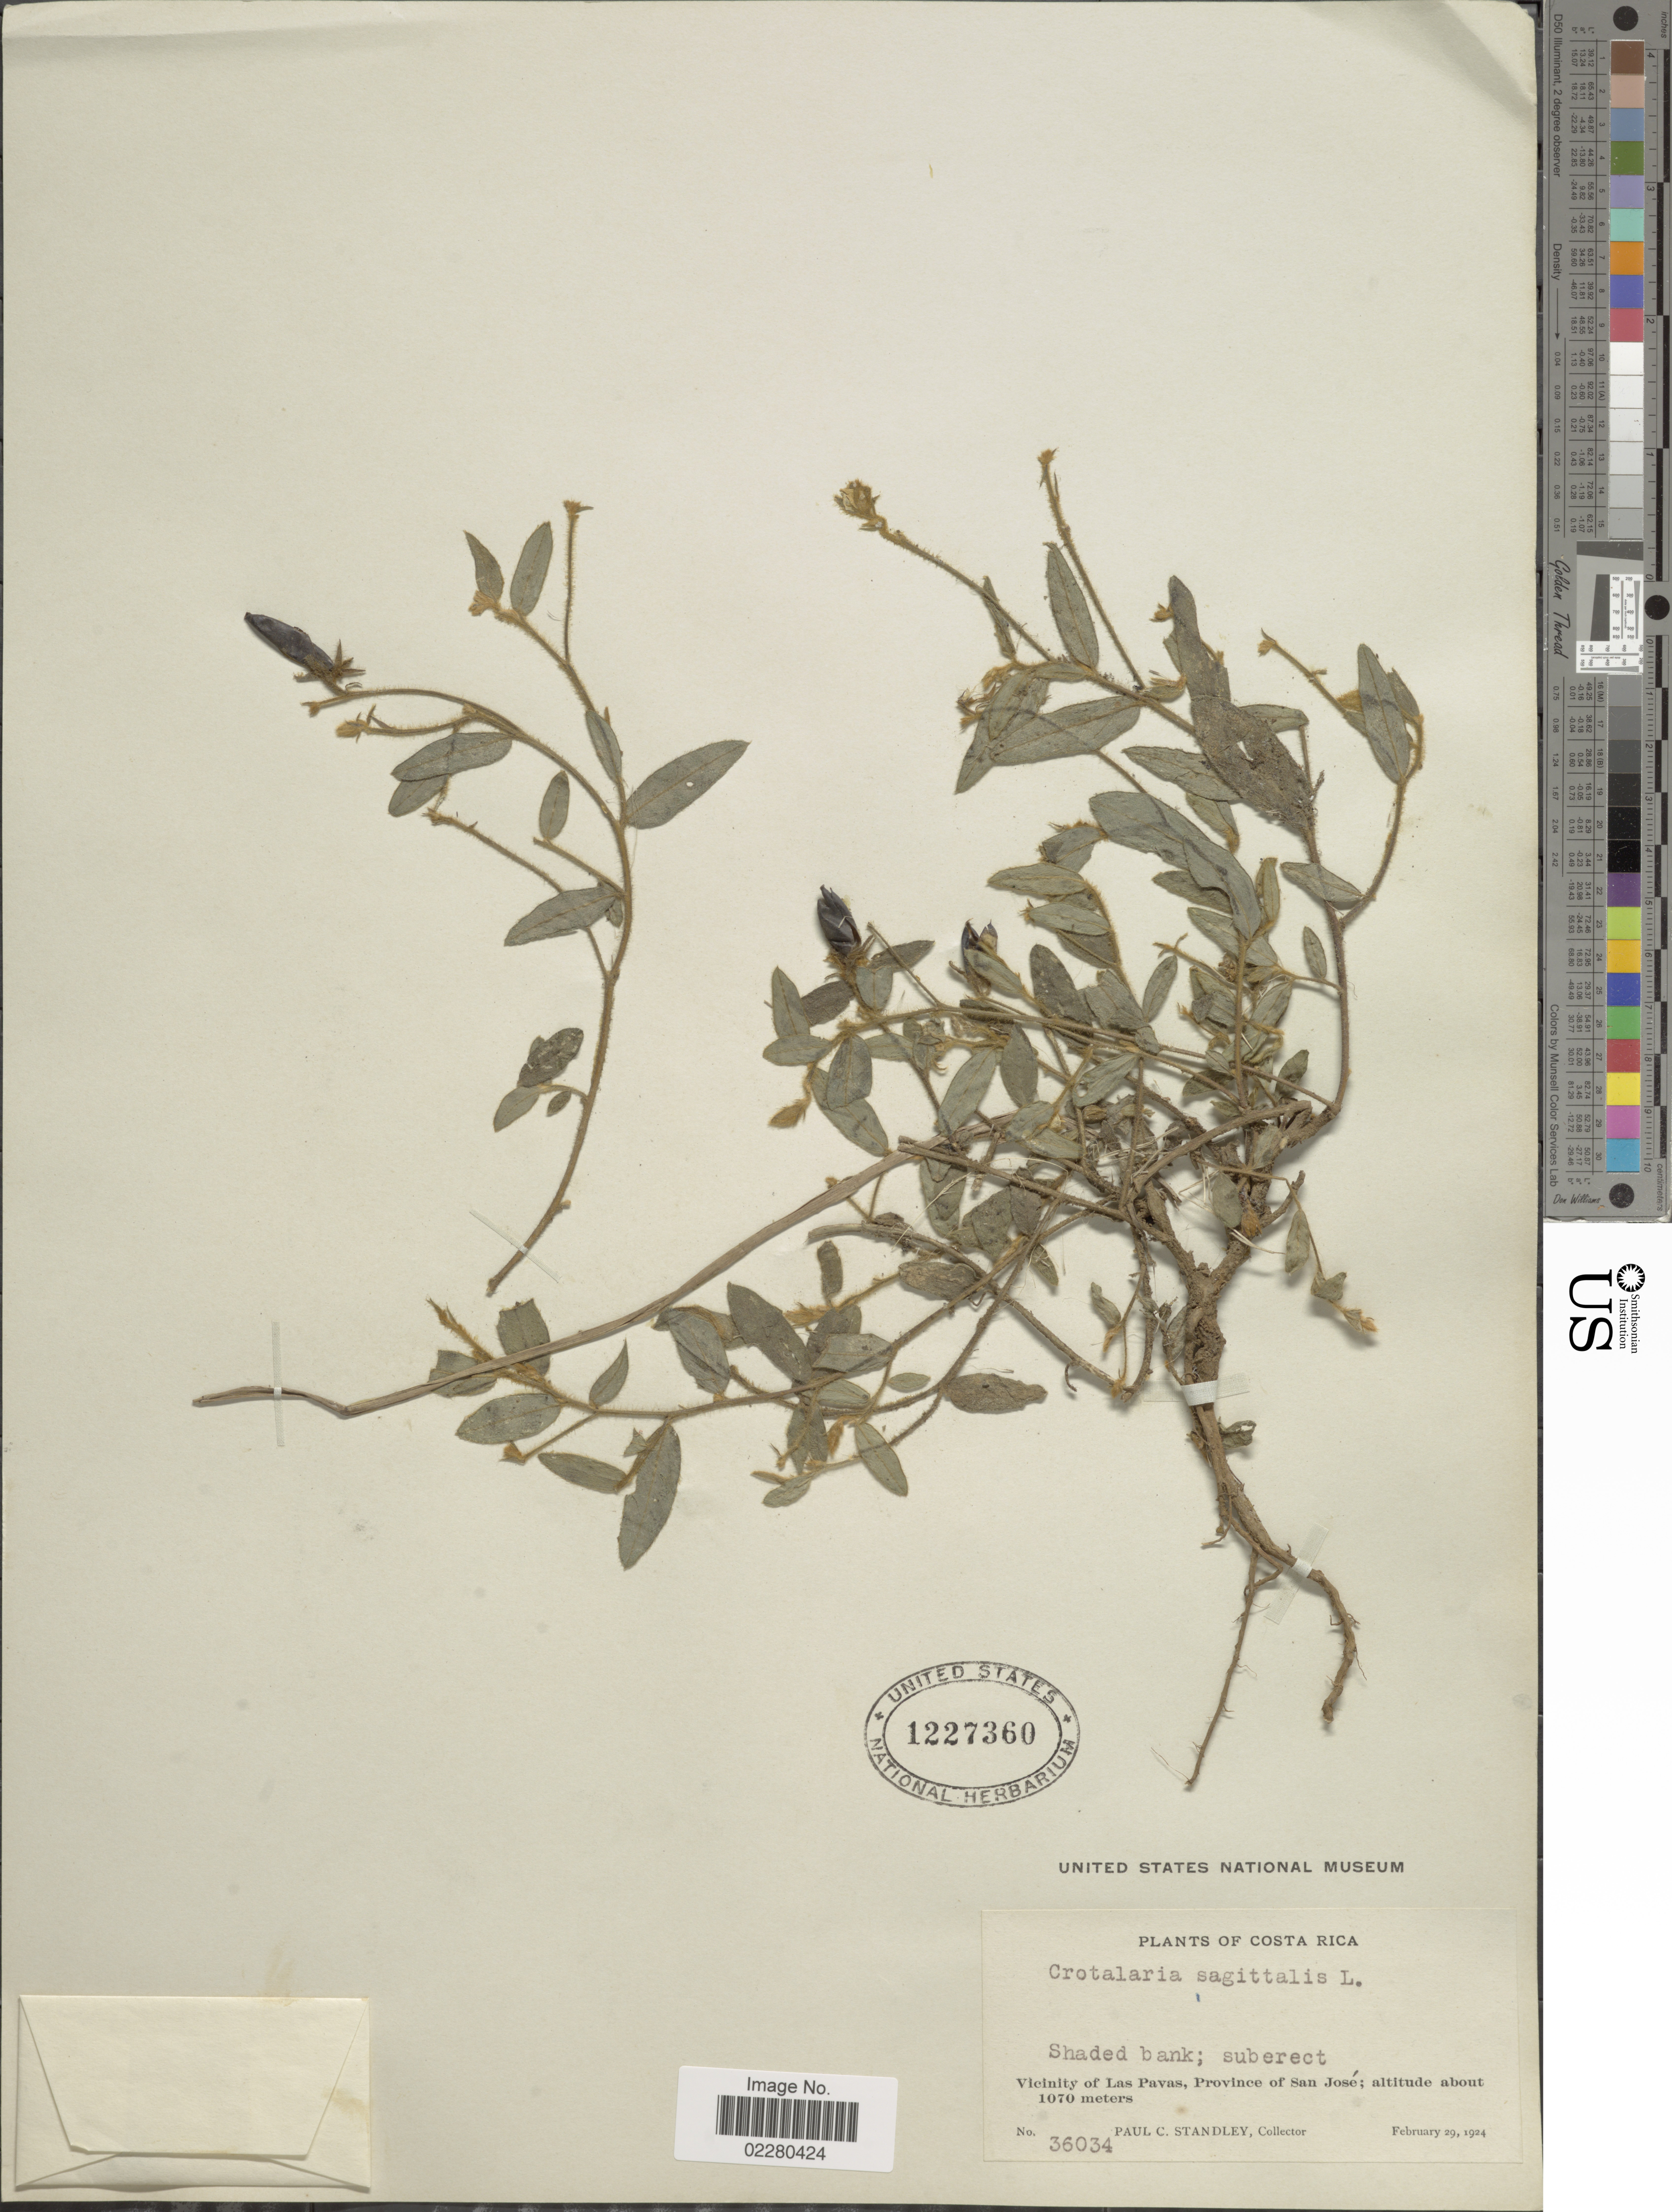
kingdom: Plantae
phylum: Tracheophyta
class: Magnoliopsida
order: Fabales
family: Fabaceae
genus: Crotalaria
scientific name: Crotalaria rotundifolia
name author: Walter ex J.F. Gmel.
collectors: P. C. Standley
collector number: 36034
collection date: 1924-02-29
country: Costa Rica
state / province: San José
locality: Vicinity of Las Pavas, Province of San José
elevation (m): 1070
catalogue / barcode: US 1227360